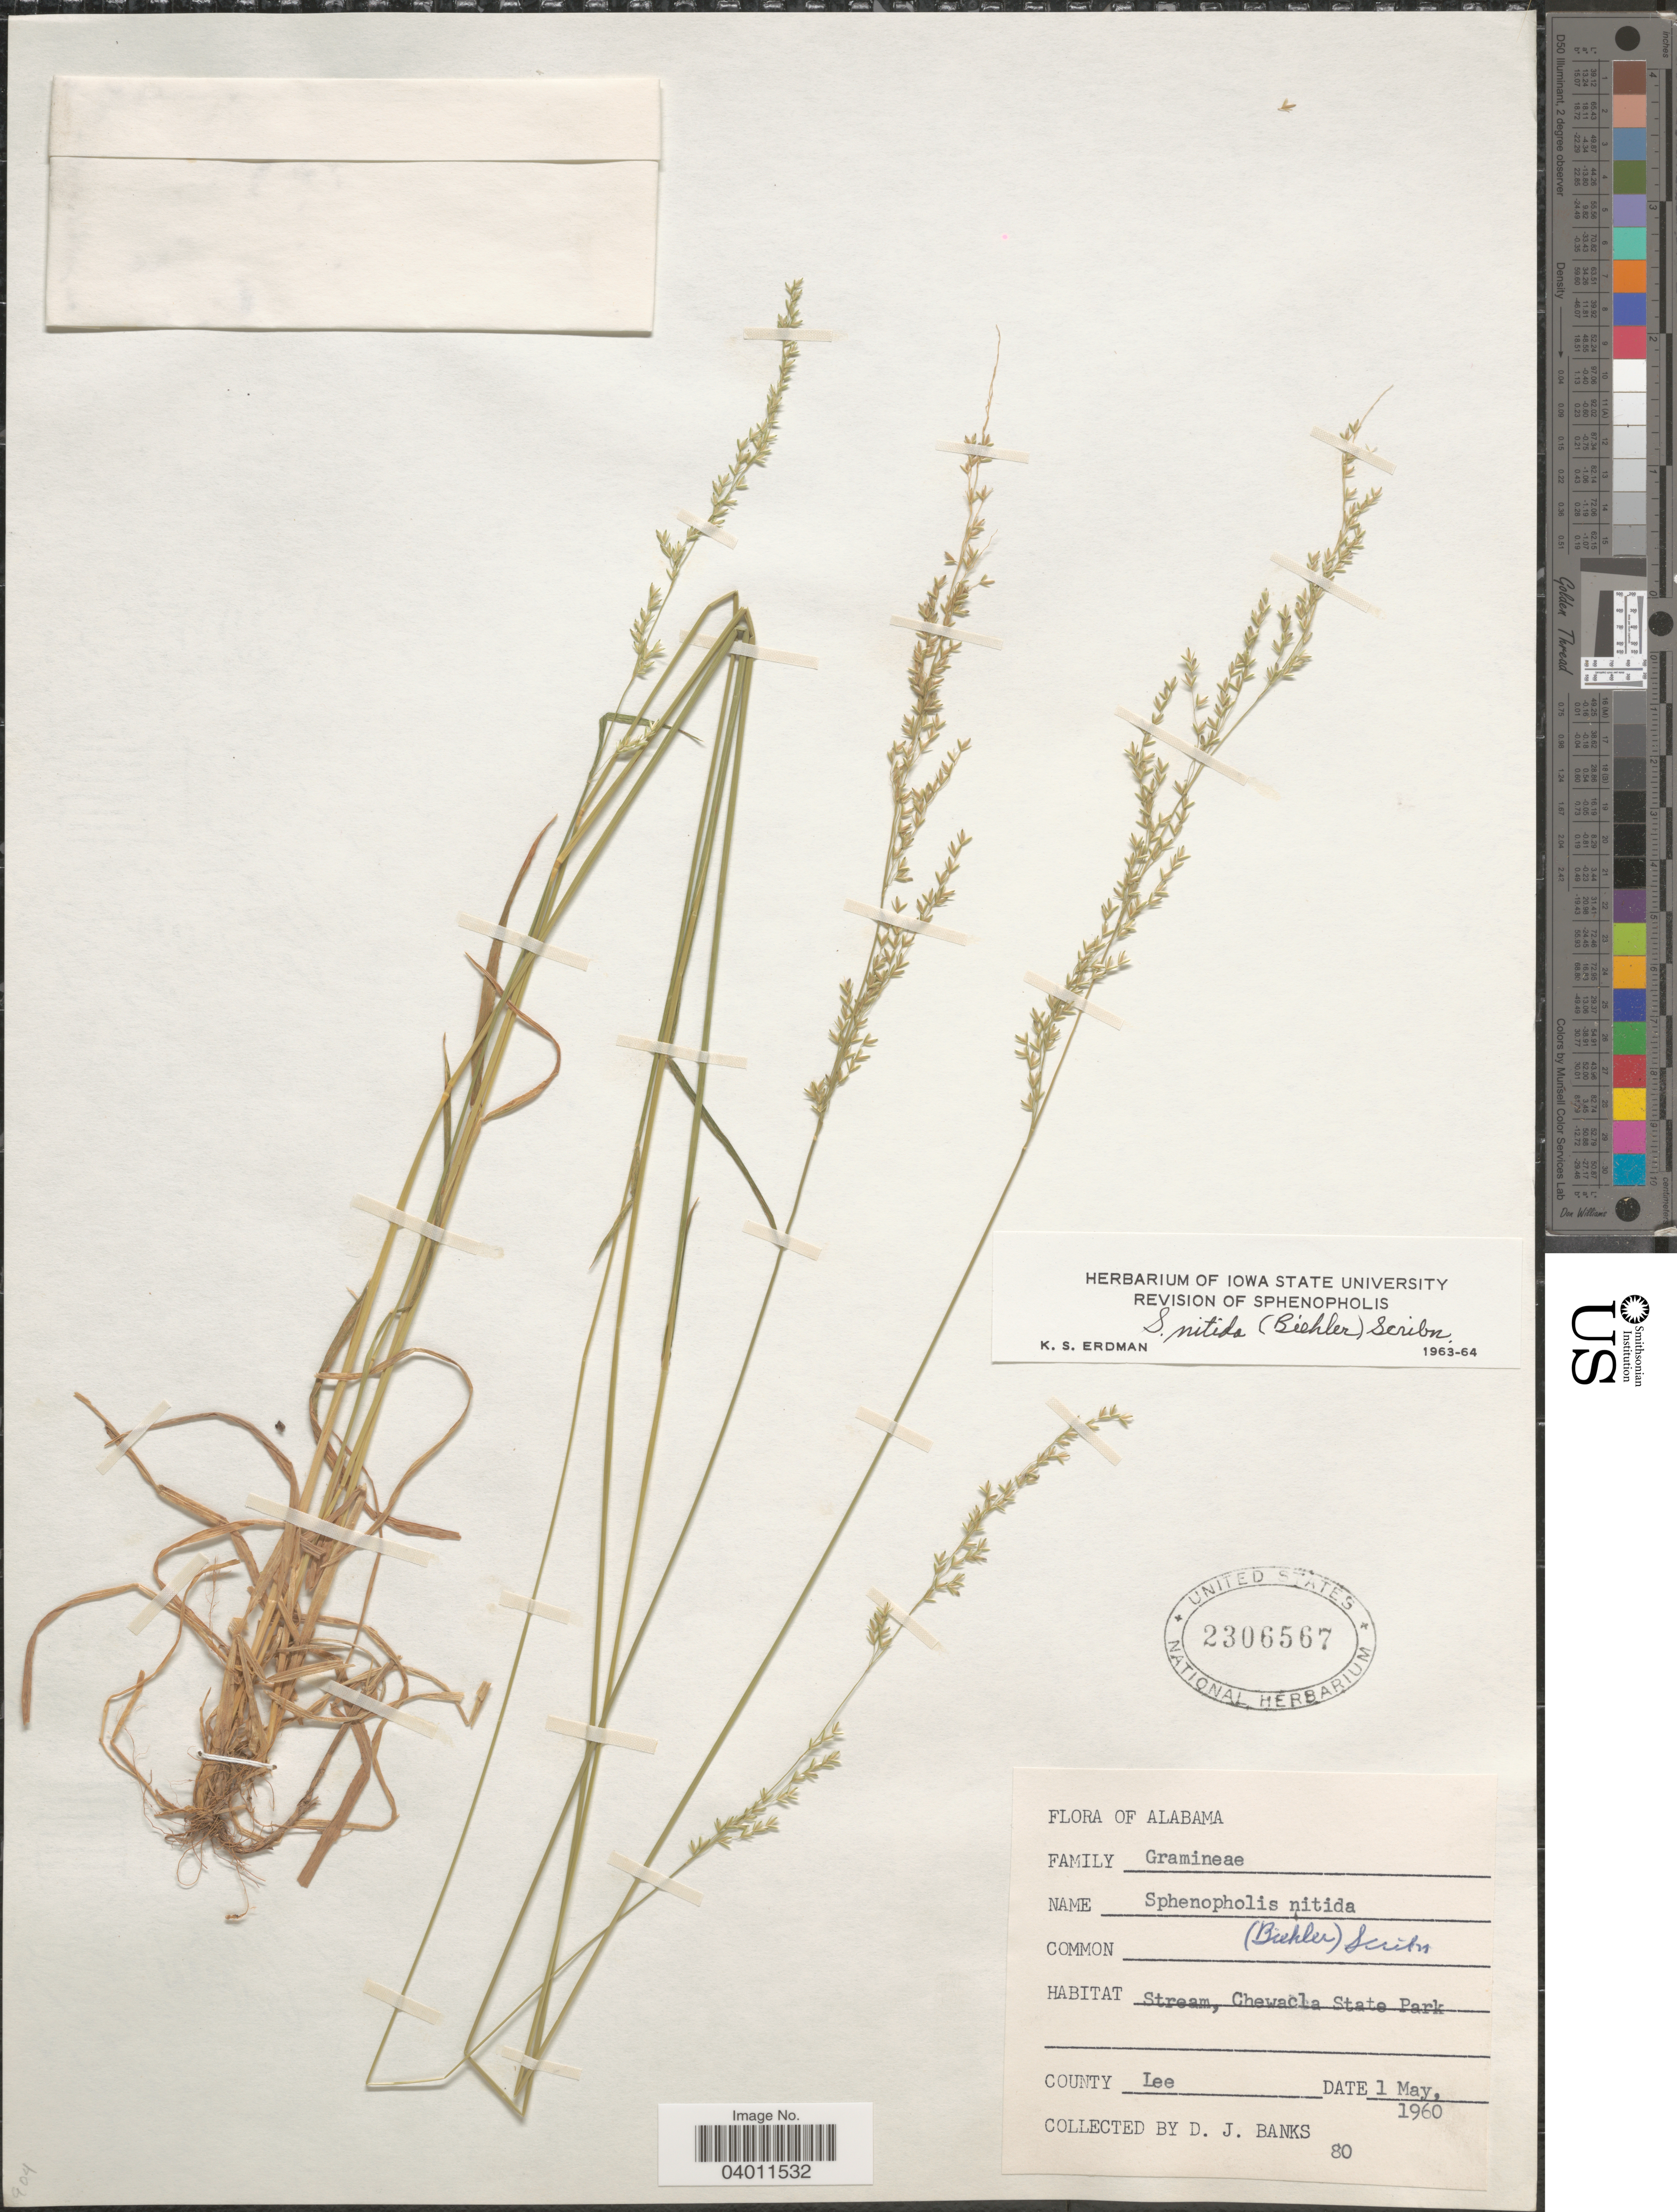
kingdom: Plantae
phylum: Tracheophyta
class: Liliopsida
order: Poales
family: Poaceae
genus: Sphenopholis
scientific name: Sphenopholis nitida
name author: (Biehler) Scribn.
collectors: D. J. Banks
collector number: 80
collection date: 1960-05-01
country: United States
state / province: Alabama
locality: Stream, Chewacla State Park. County Lee.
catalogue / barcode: US 2306567